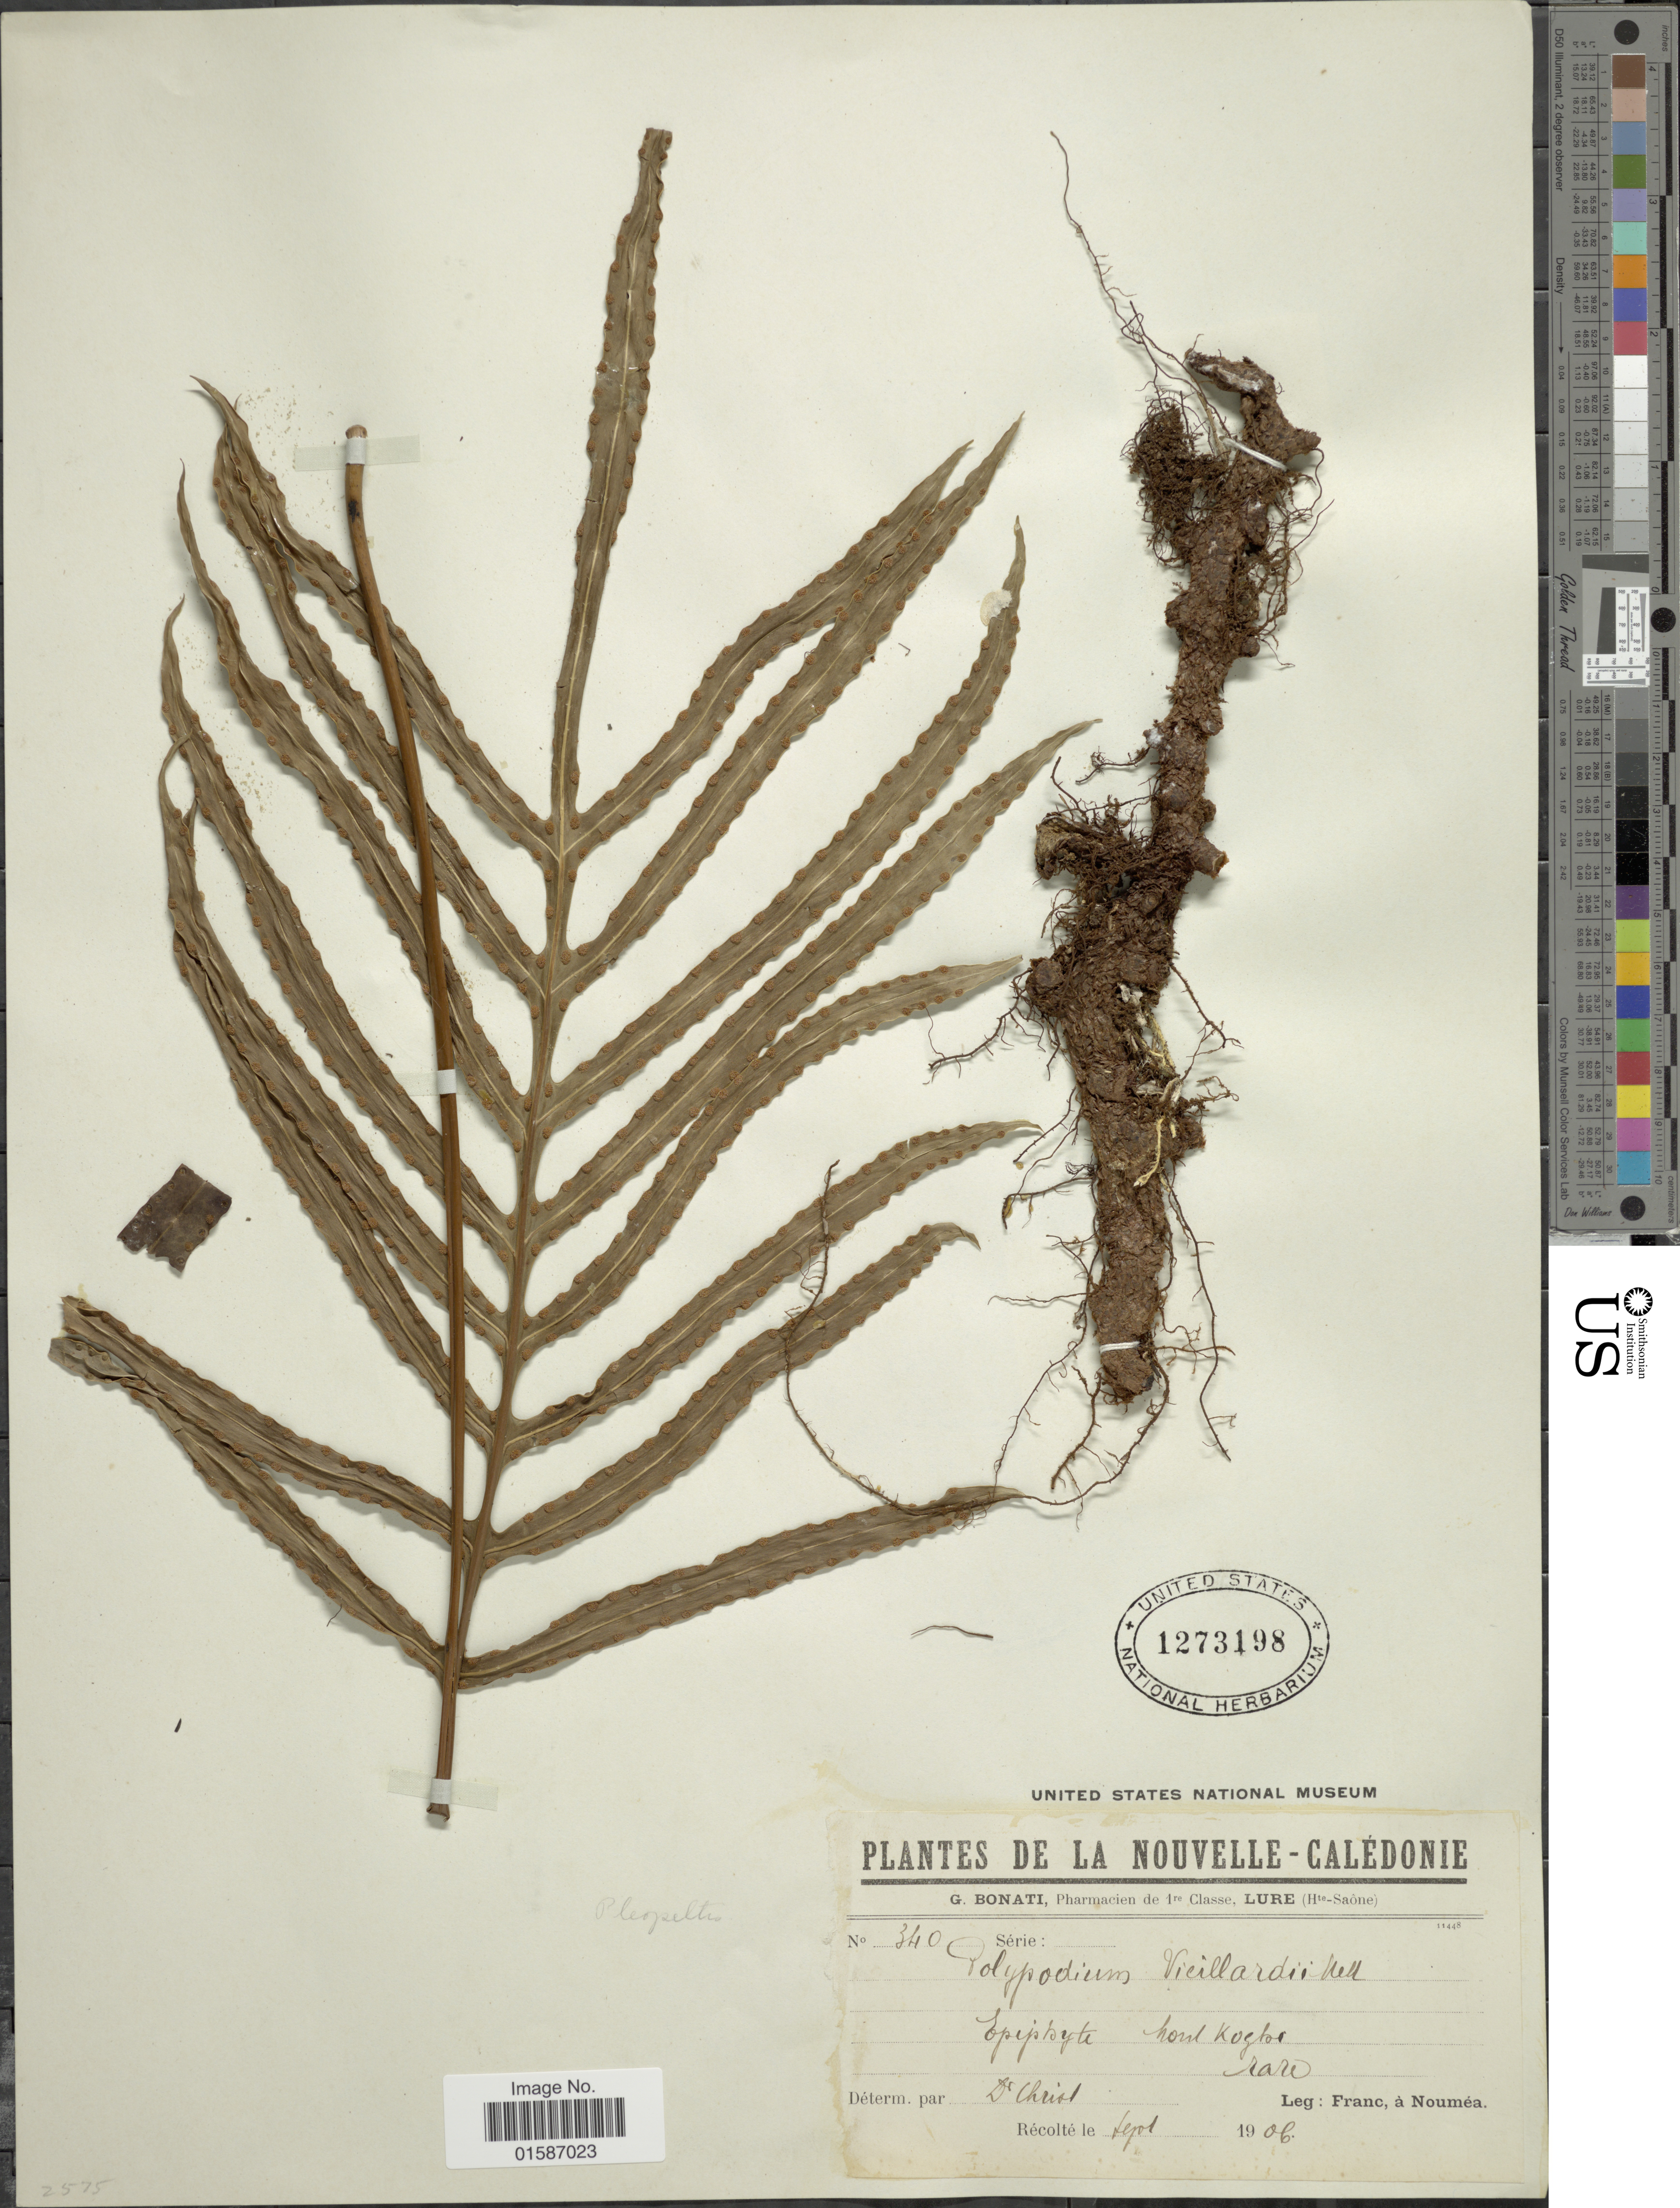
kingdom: Plantae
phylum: Tracheophyta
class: Polypodiopsida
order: Polypodiales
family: Polypodiaceae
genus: Microsorum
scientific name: Microsorum vieillardii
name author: (Mett.) Copel.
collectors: Franc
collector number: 340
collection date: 1906-09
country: New Caledonia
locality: Mont Koghi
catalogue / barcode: US 1273198